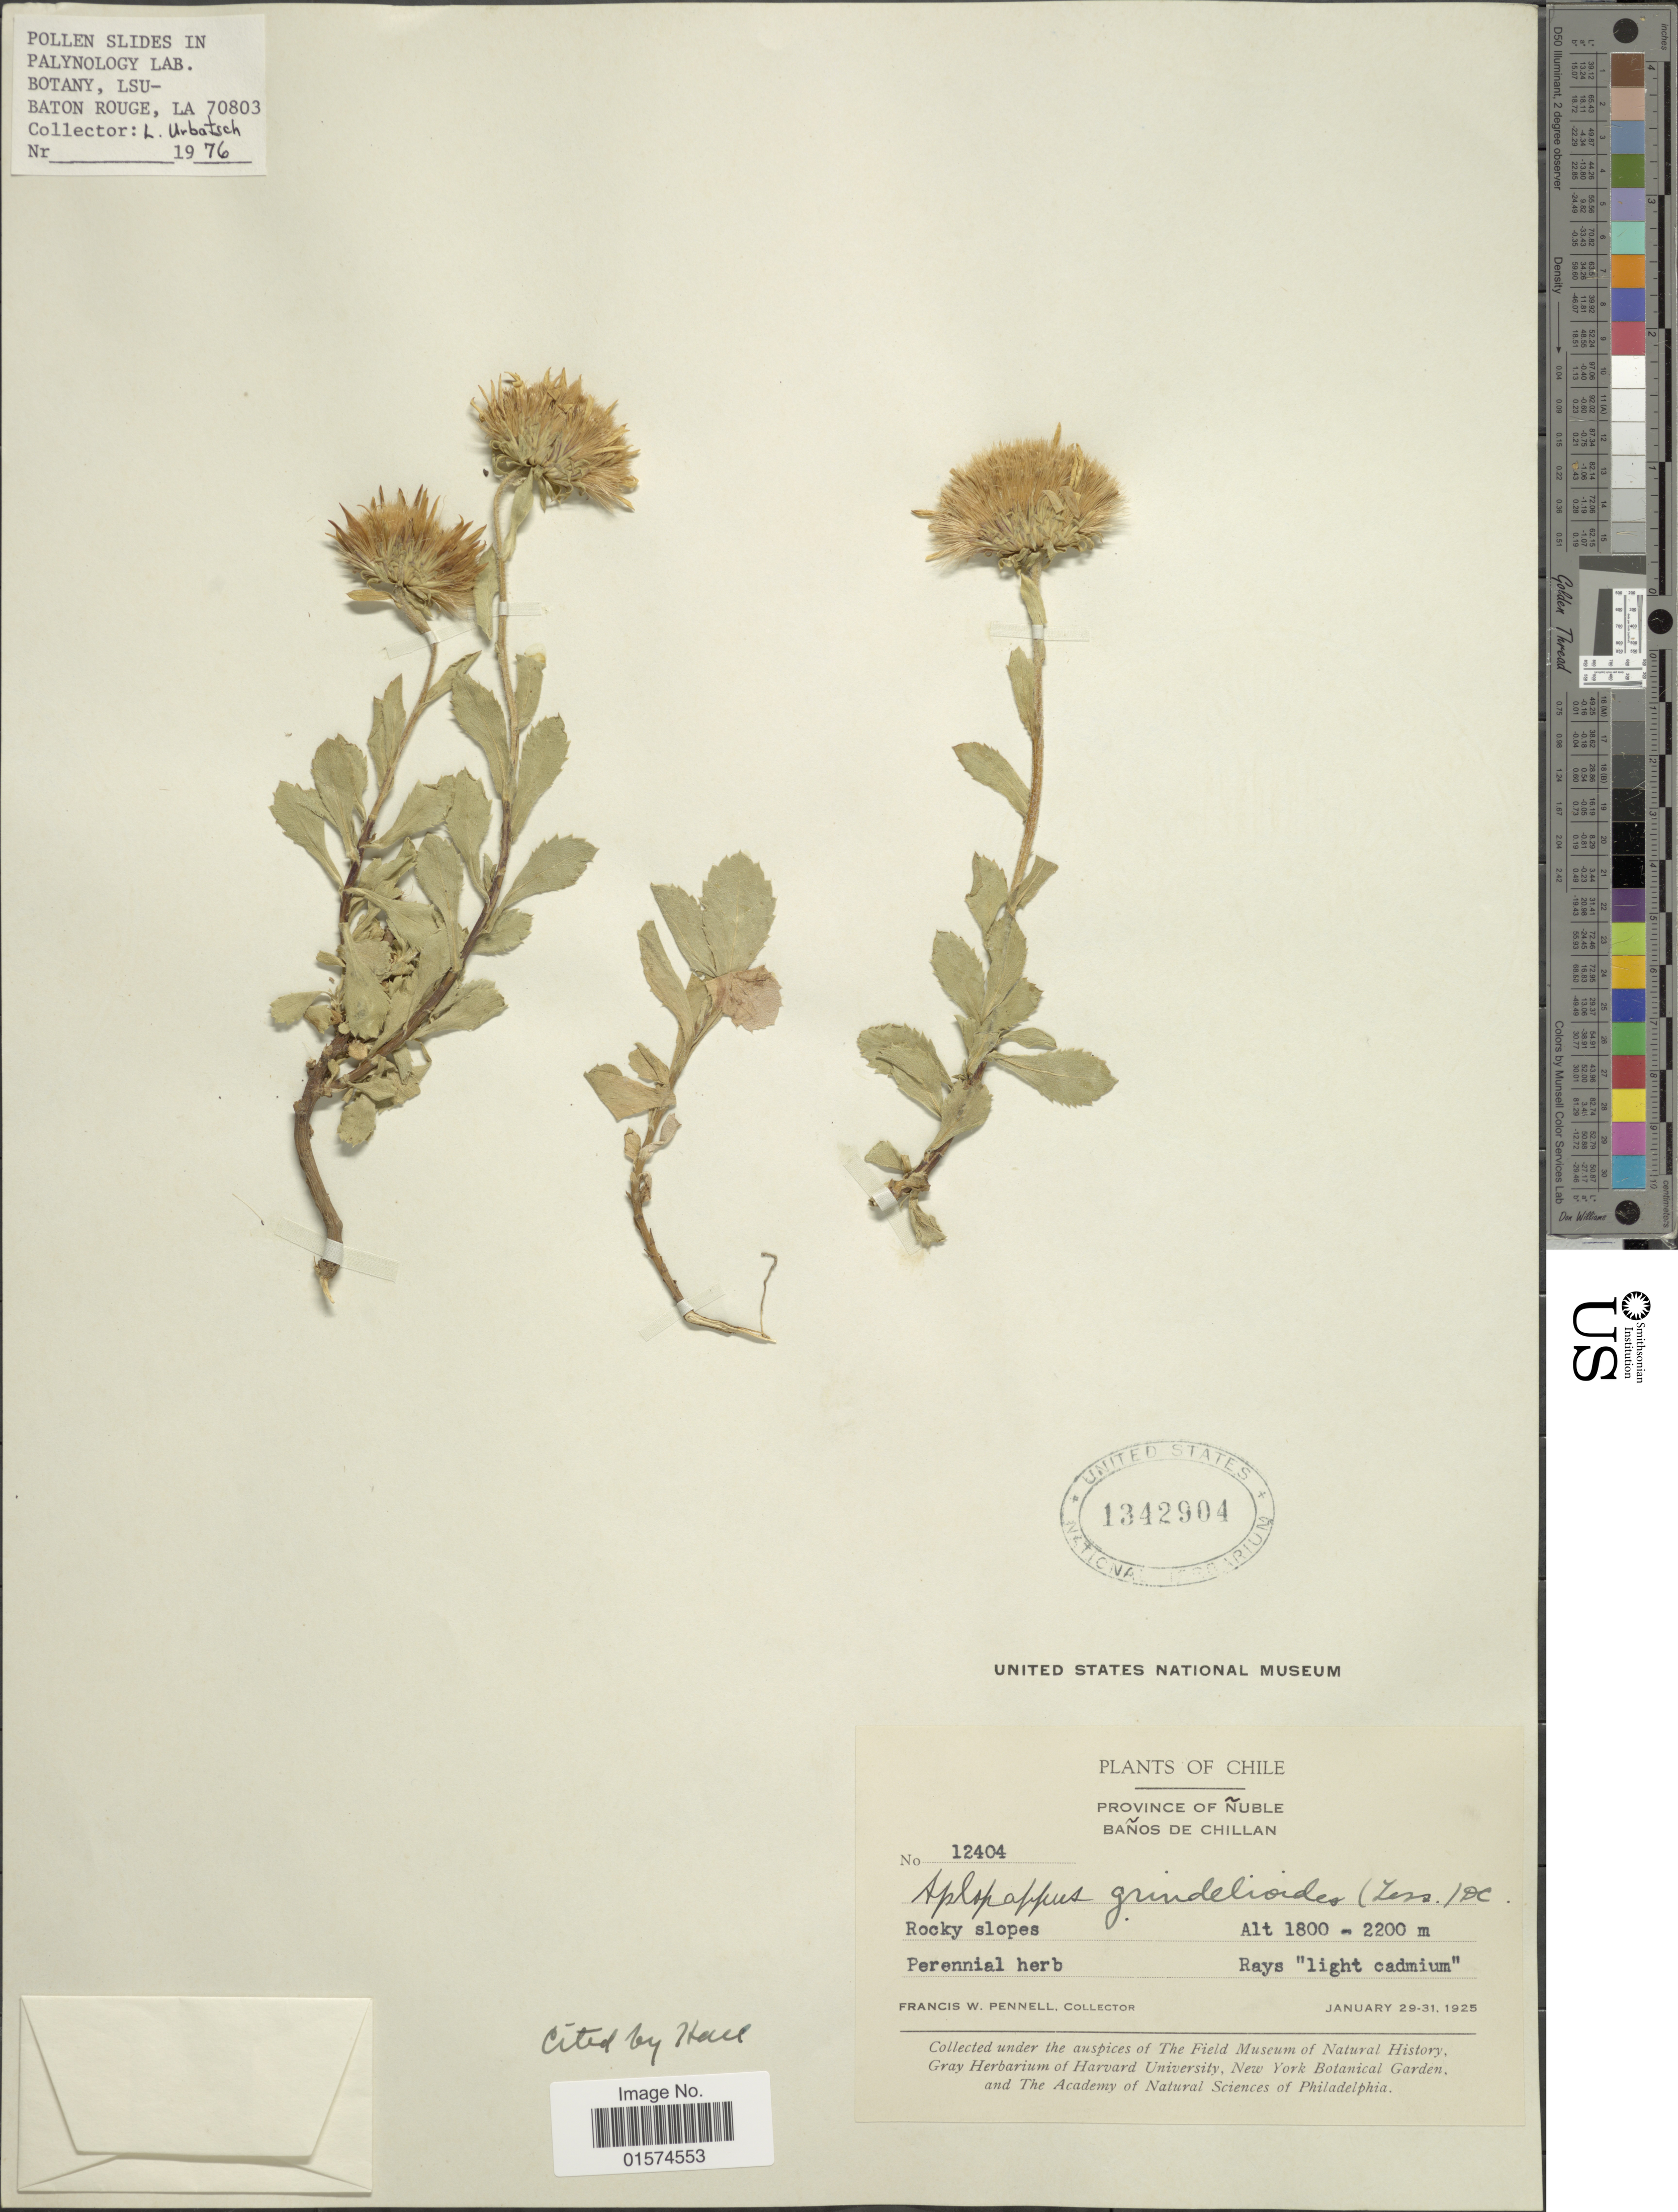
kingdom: Plantae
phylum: Tracheophyta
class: Magnoliopsida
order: Asterales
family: Asteraceae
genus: Haplopappus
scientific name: Haplopappus grindelioides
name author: (Less.) DC.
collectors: F. W. Pennell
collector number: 12404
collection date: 1925-01-29/1925-01-31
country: Chile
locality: Province of Ñuble, Baños de Chillan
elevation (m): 1800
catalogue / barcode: US 1342904